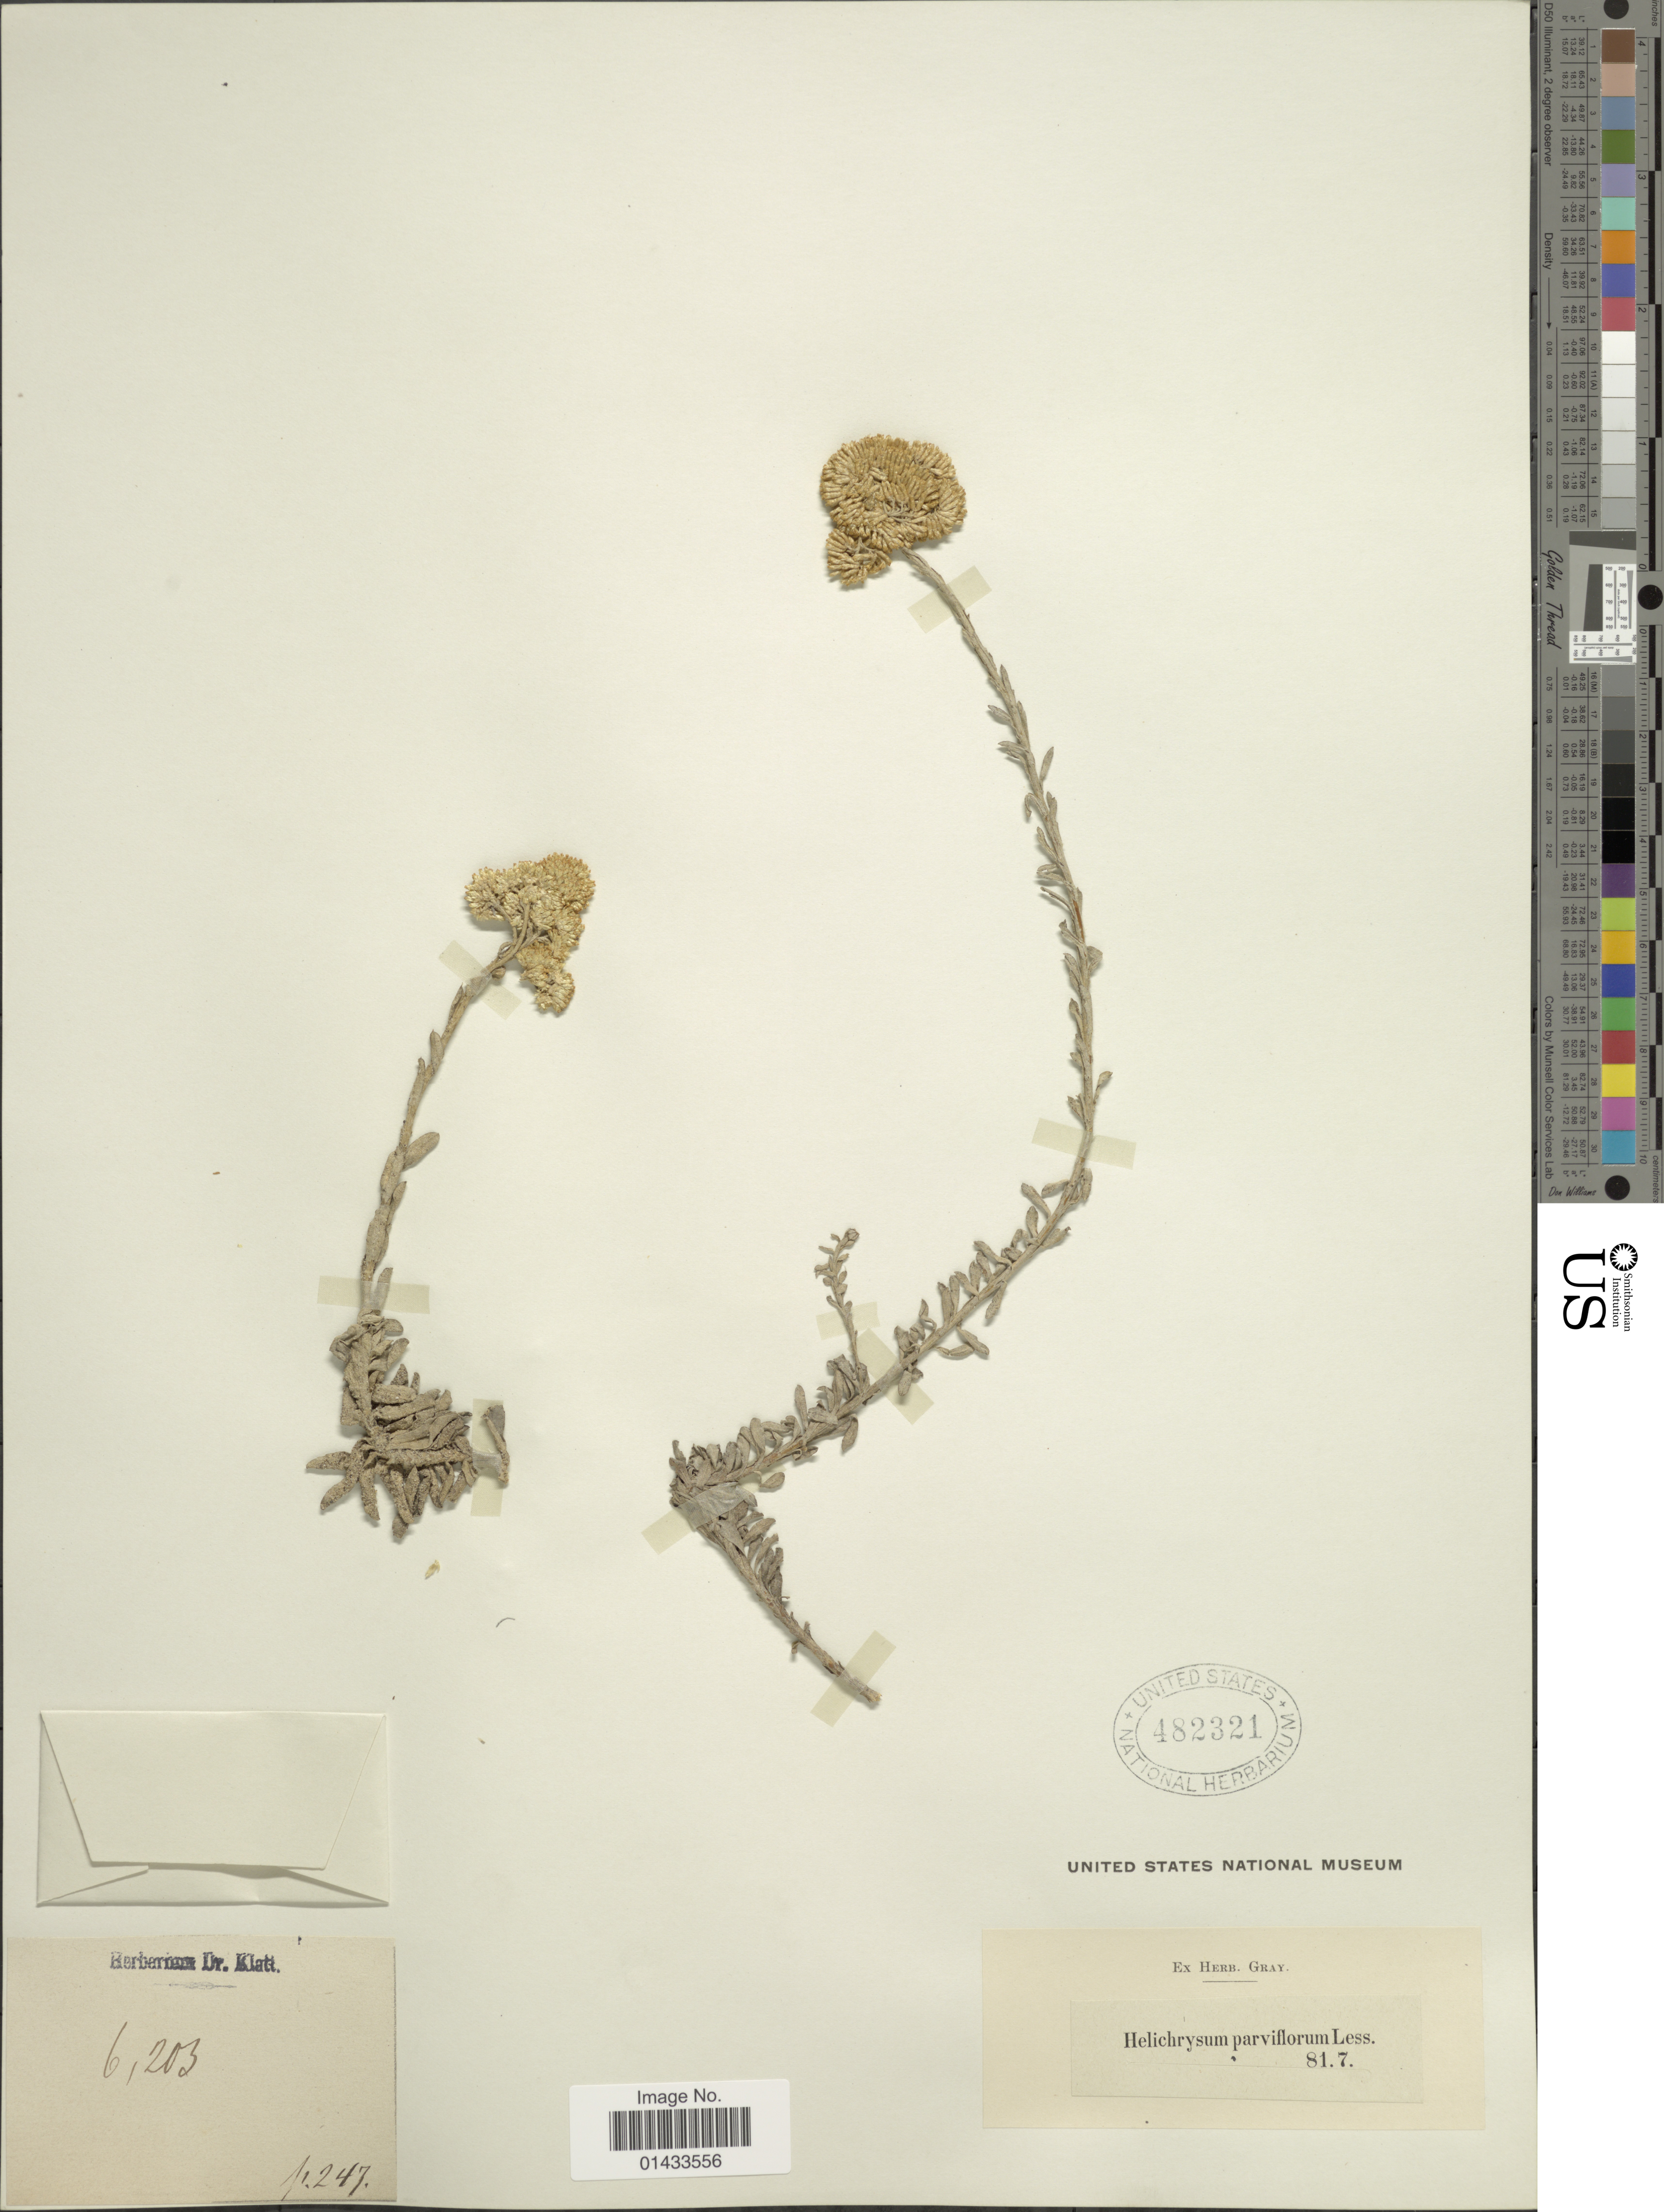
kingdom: Plantae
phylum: Tracheophyta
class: Magnoliopsida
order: Asterales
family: Asteraceae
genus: Helichrysum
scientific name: Helichrysum parviflorum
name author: (Lam.) DC.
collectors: ex herb. Dr. Klatt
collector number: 6203?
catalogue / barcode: US 482321